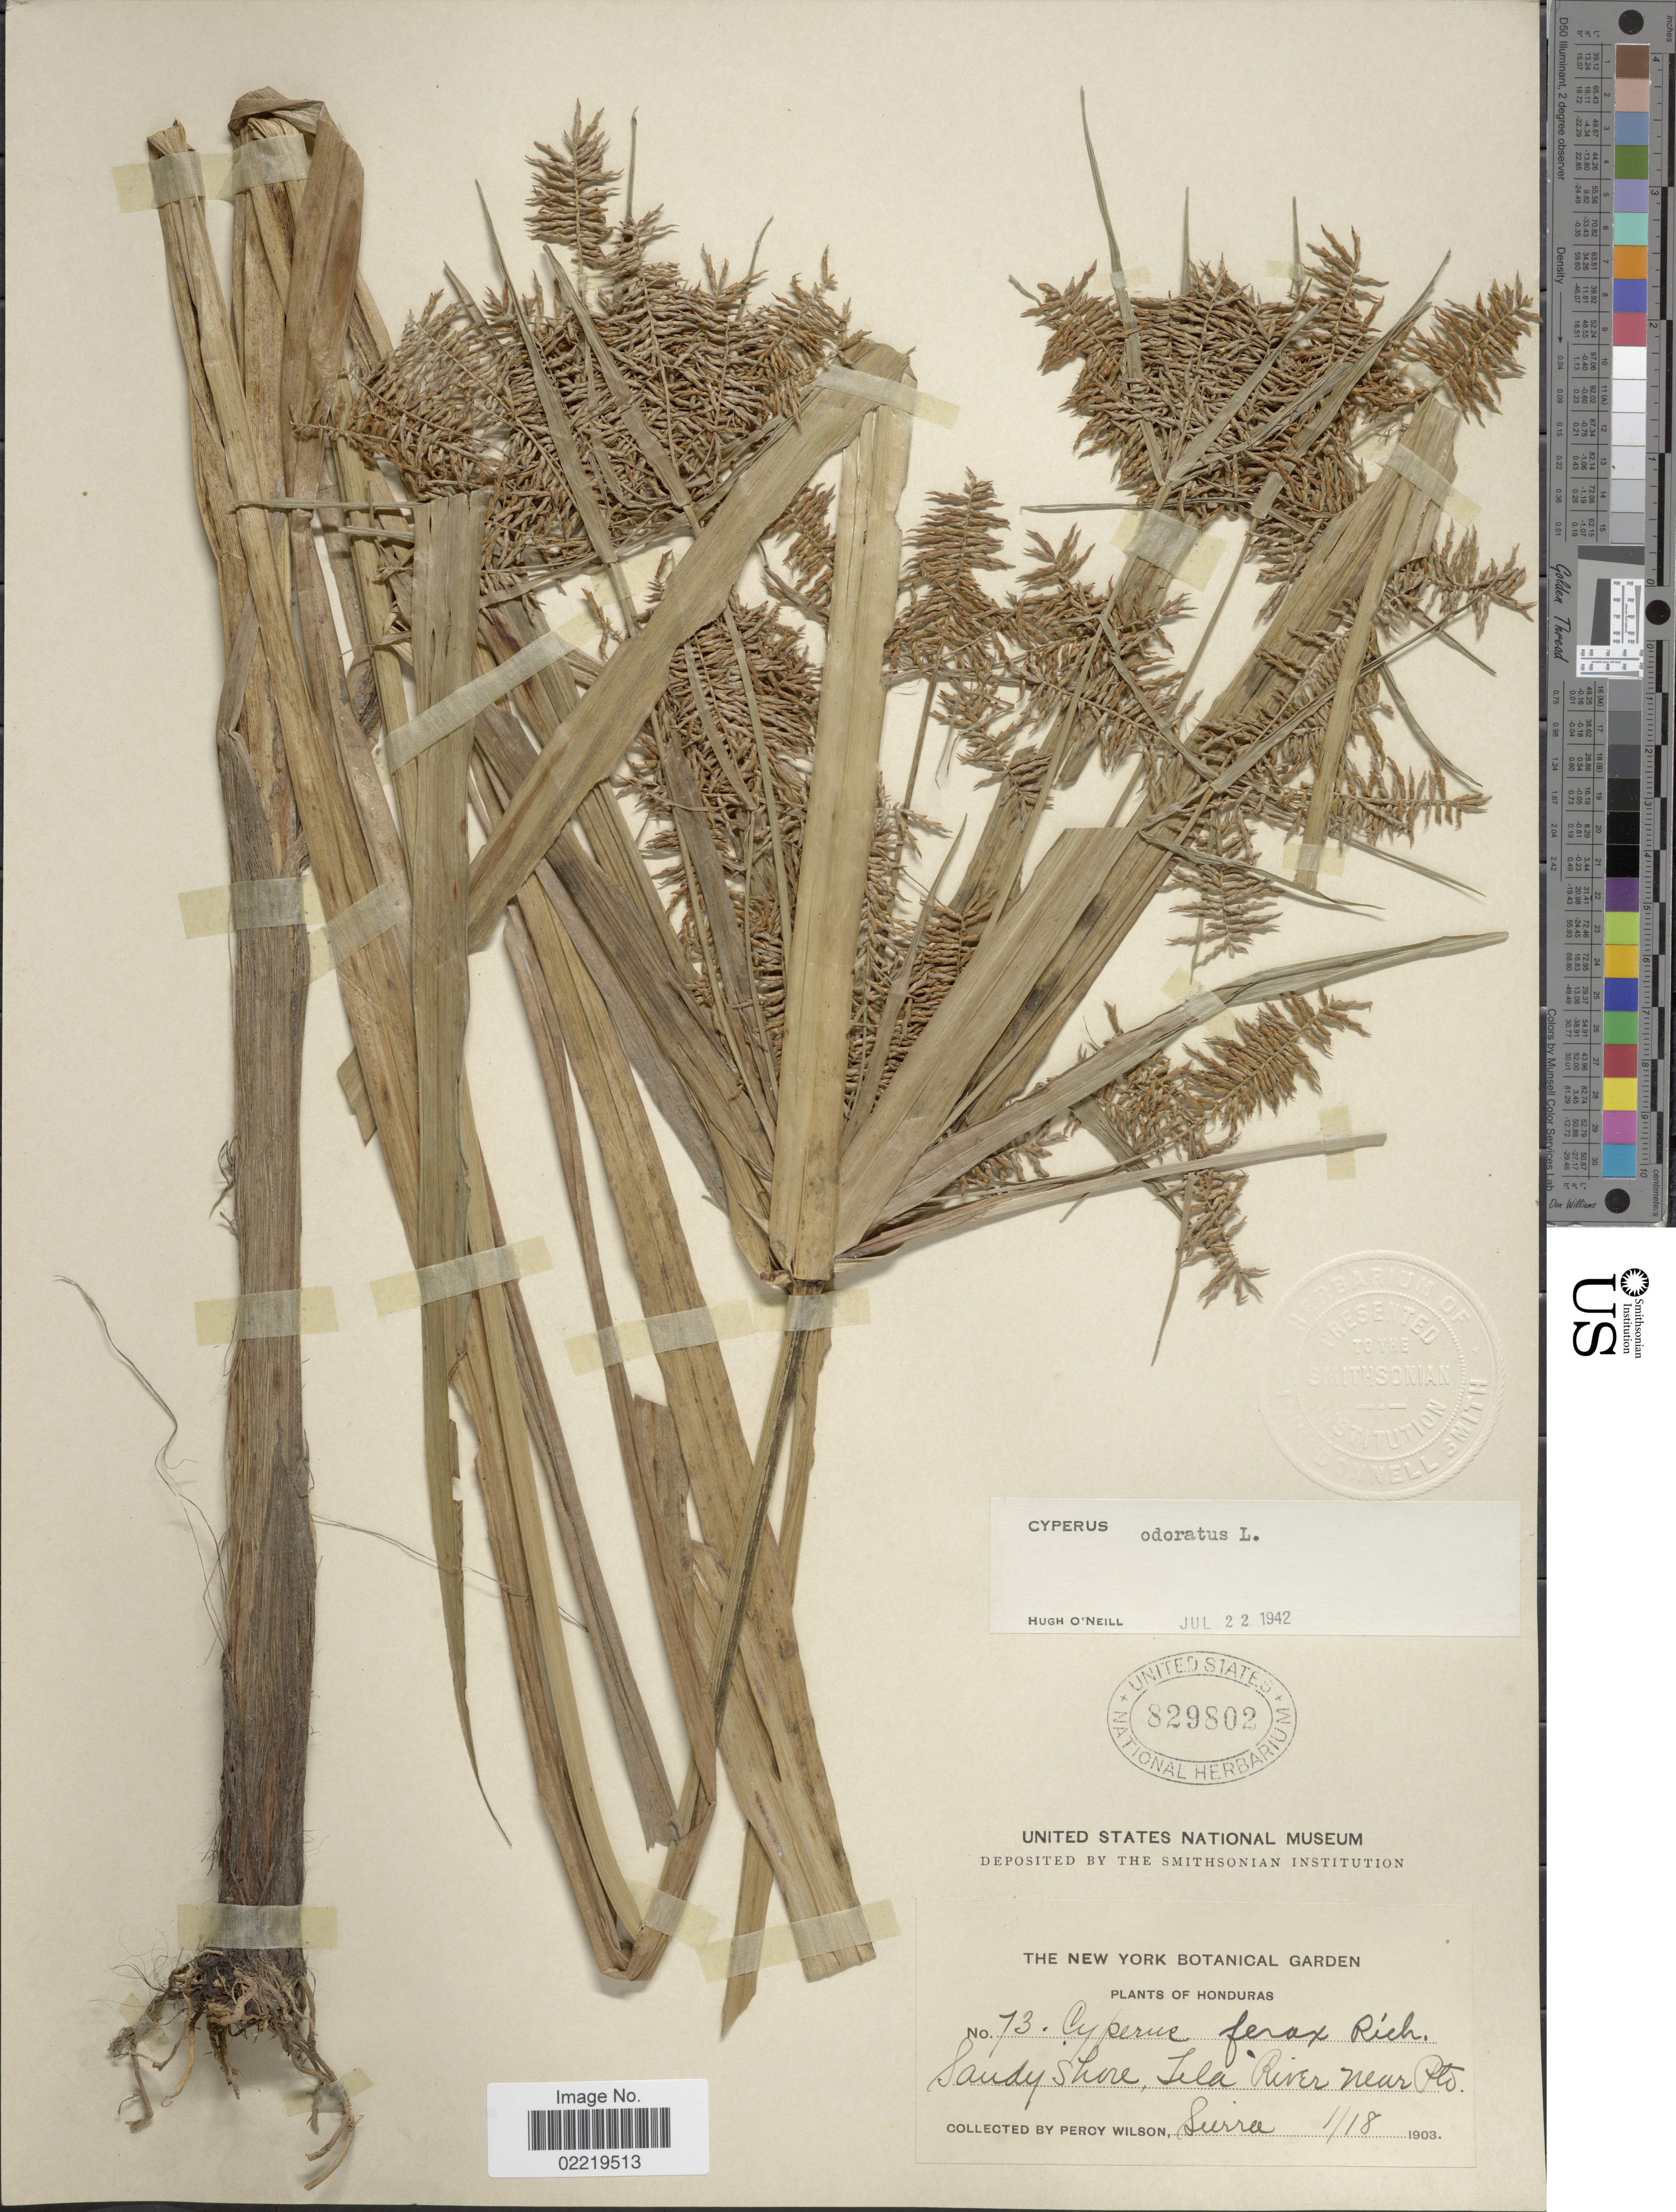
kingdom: Plantae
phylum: Tracheophyta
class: Liliopsida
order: Poales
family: Cyperaceae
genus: Cyperus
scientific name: Cyperus odoratus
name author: L.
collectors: P. Wilson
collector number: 73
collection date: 1903-01-18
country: Honduras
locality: Sandy shore, Tela River, near Pto. Sierra.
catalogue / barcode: US 829802